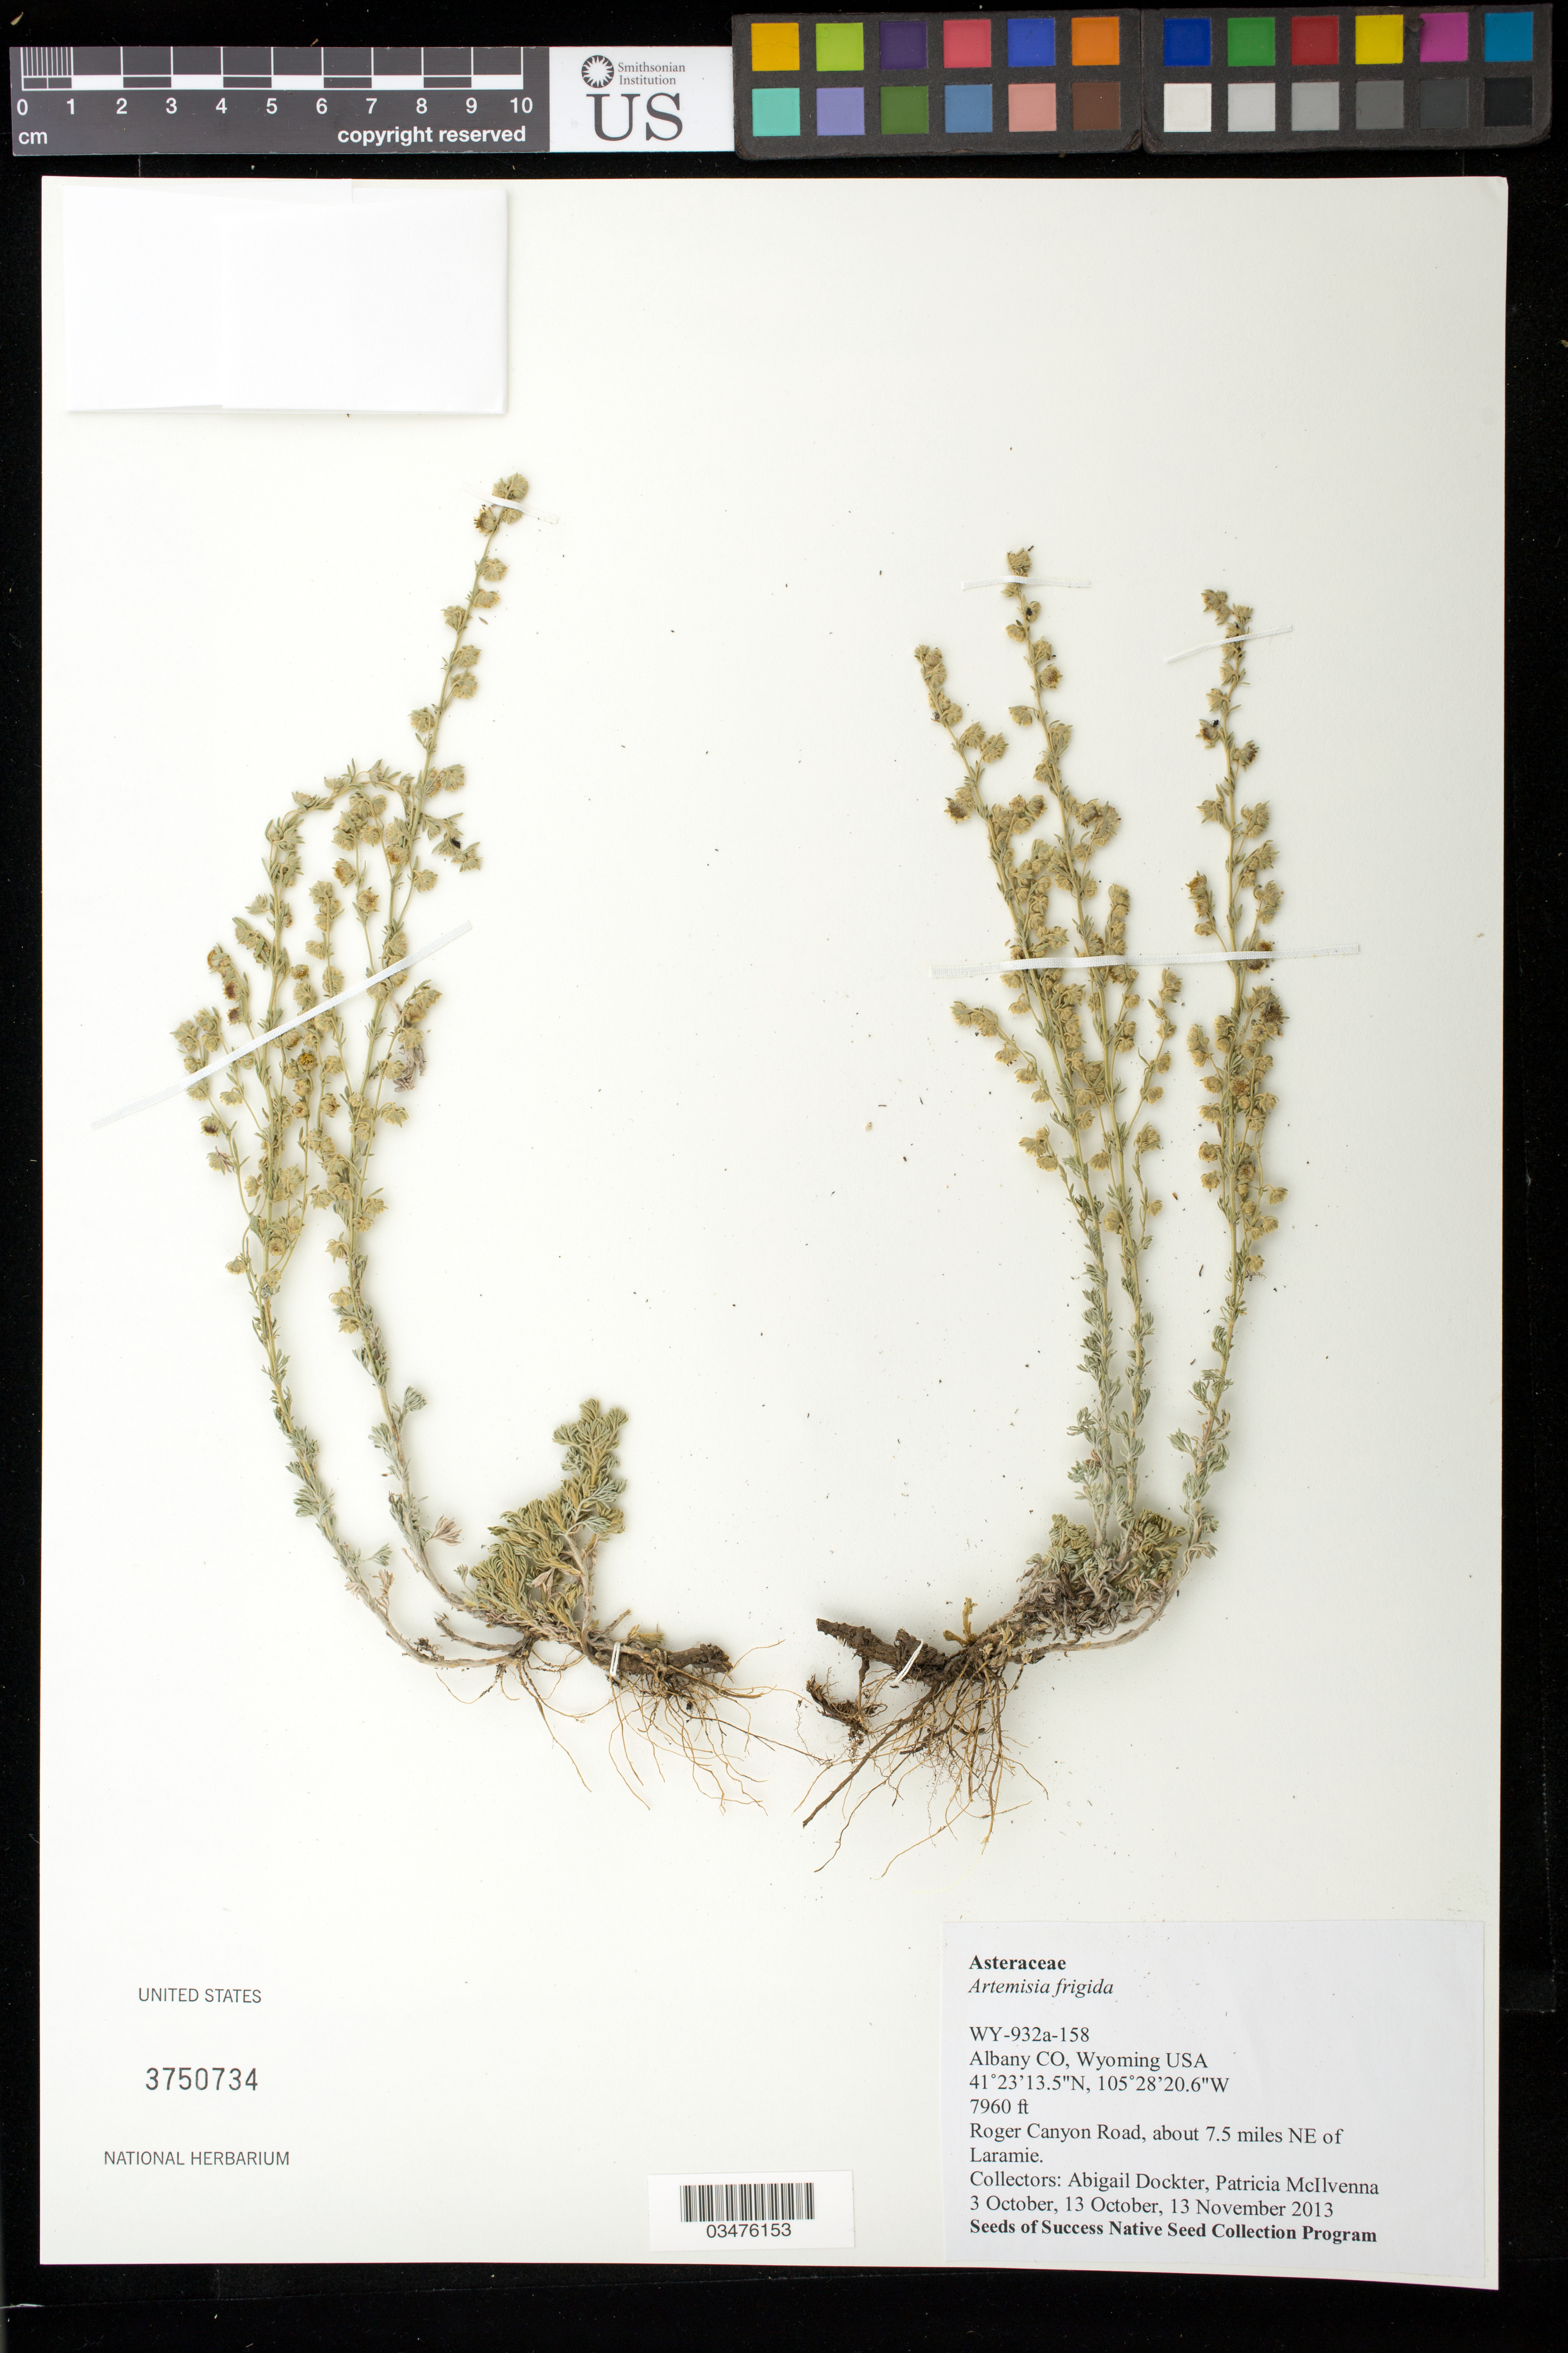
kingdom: Plantae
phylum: Tracheophyta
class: Magnoliopsida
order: Asterales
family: Asteraceae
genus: Artemisia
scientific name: Artemisia frigida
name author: Willd.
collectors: A. Dockter & P. McIlvenna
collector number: WY932A-158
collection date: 2013-10-03/2013-11-13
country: United States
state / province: Wyoming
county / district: Albany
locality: Rodger Canyon Rd, 7.5 mi. NE of Laramie.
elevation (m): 2426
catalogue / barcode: US 3750734